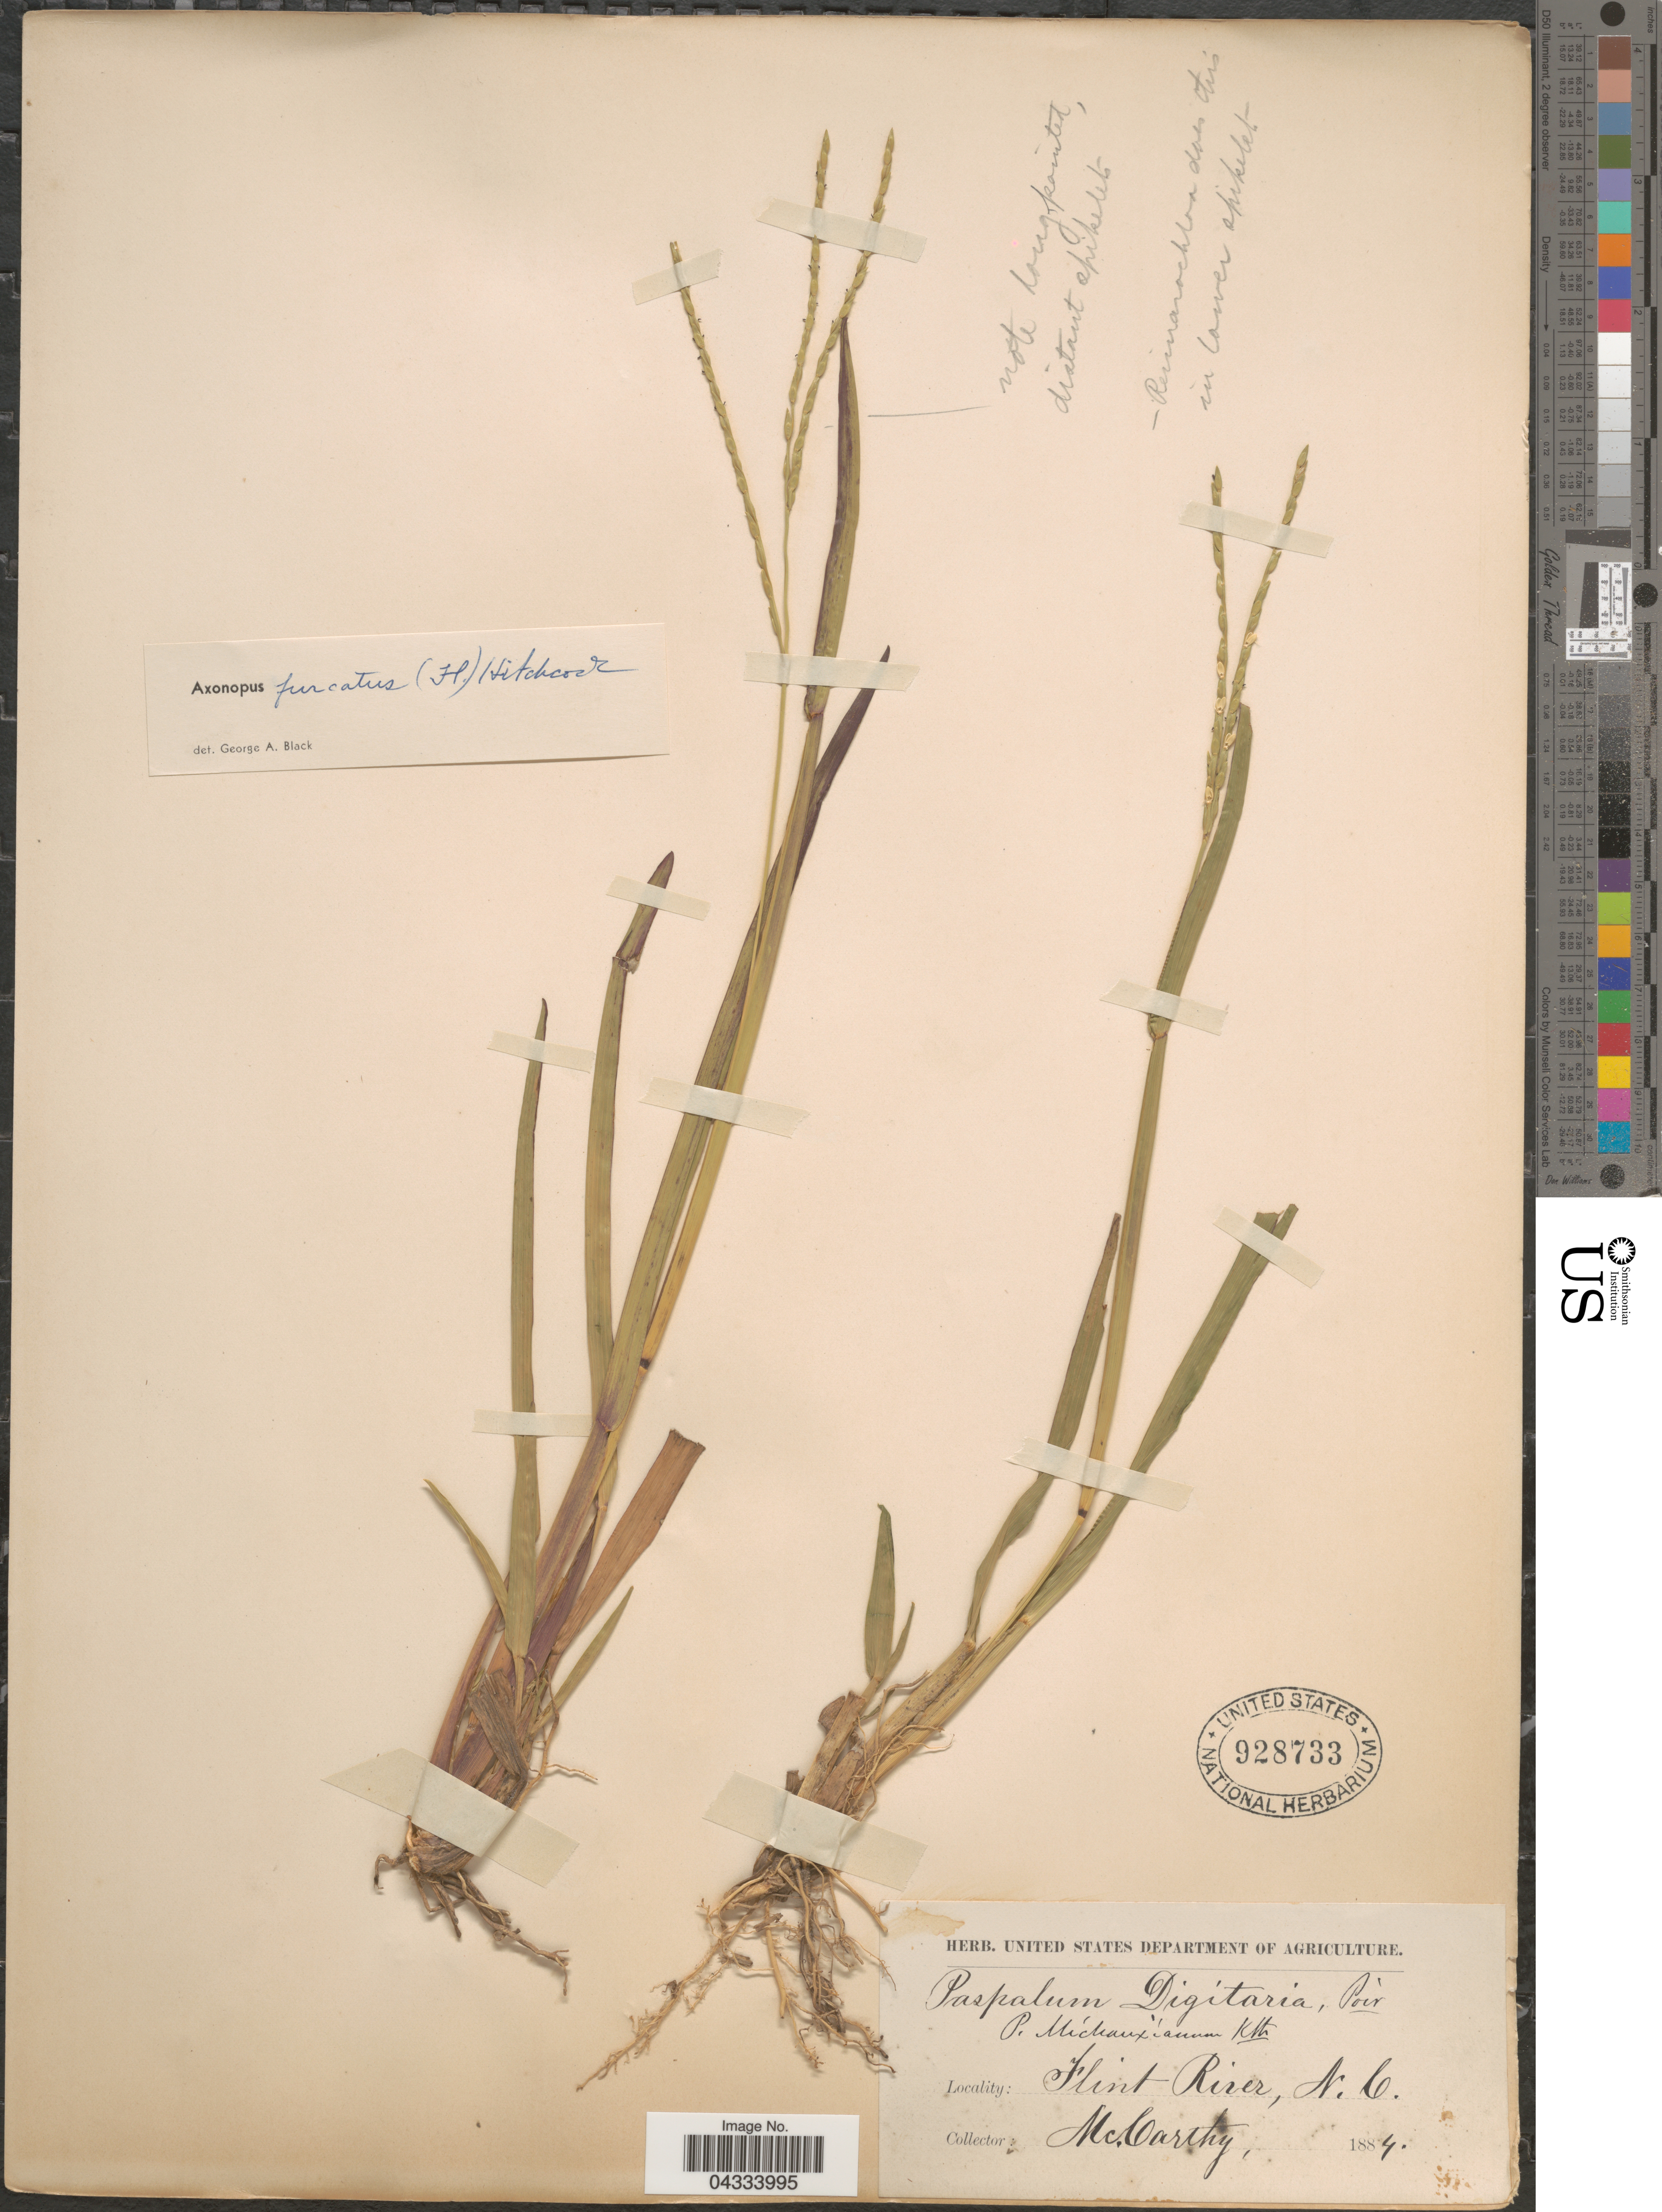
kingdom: Plantae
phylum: Tracheophyta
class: Liliopsida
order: Poales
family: Poaceae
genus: Axonopus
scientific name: Axonopus furcatus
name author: (Flüggé) Hitchc.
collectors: -- McCarthy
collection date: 1884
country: United States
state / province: North Carolina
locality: Flint River.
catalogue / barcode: US 928733